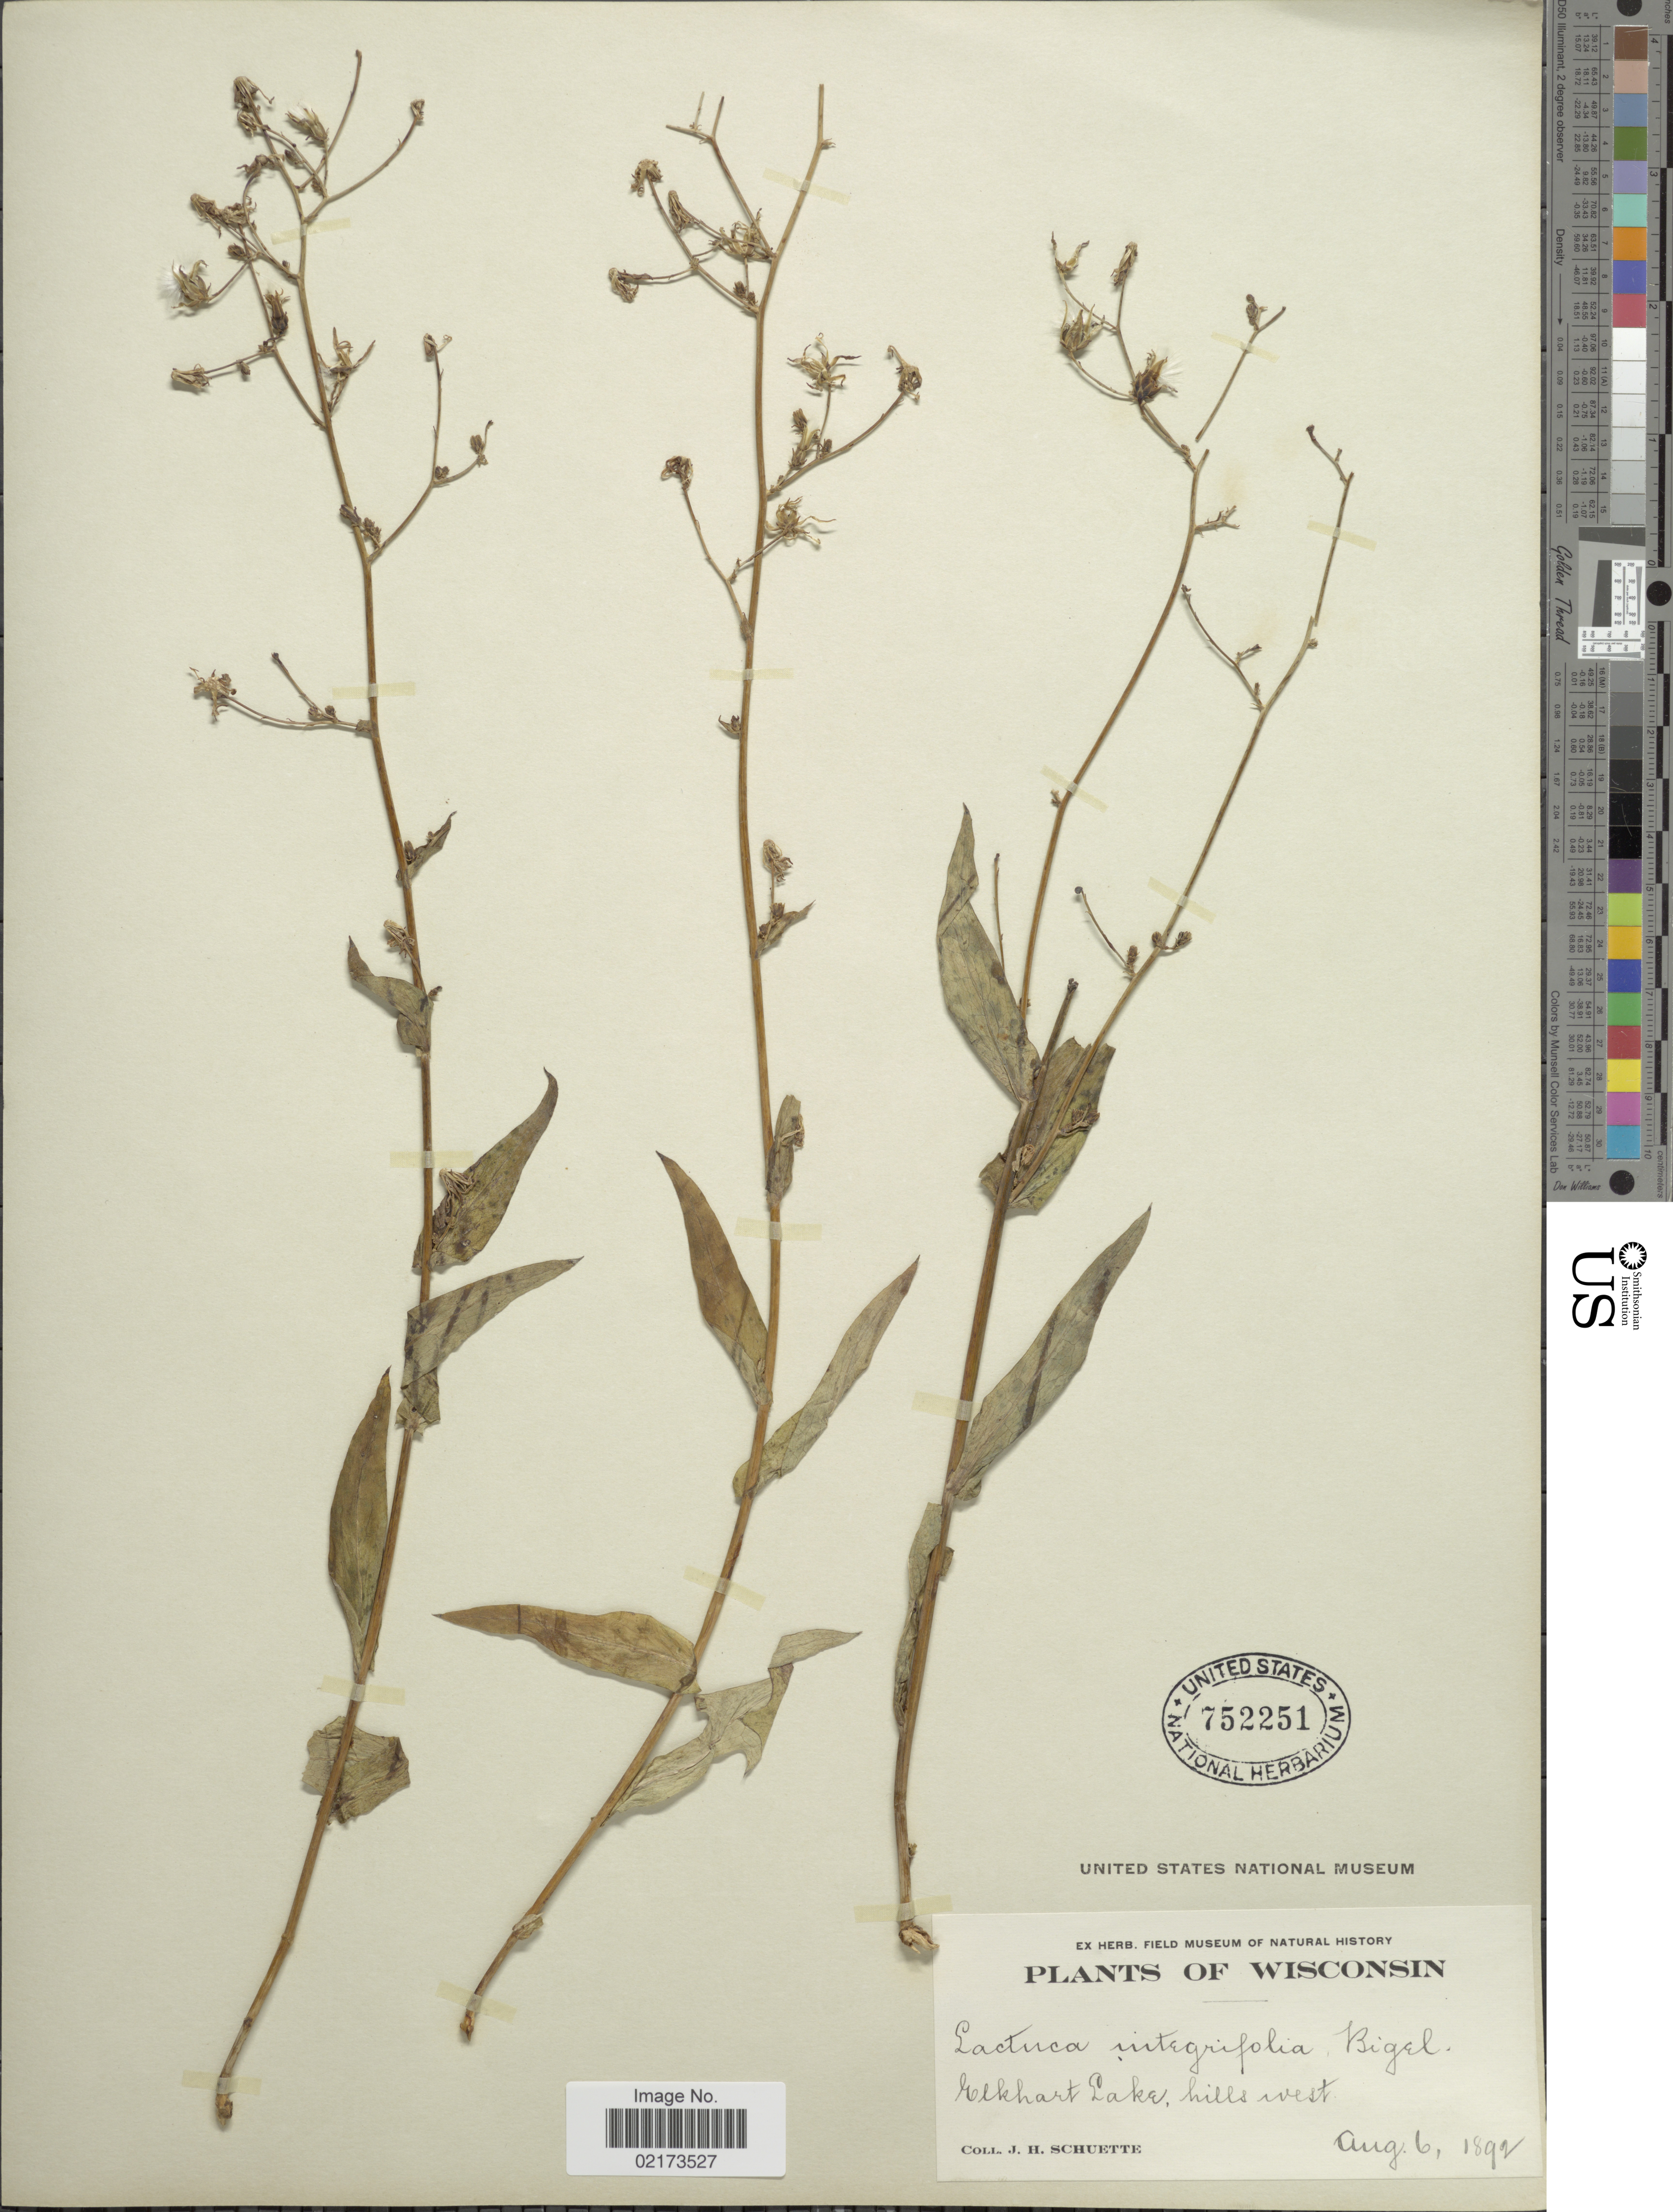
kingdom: Plantae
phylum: Tracheophyta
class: Magnoliopsida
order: Asterales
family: Asteraceae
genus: Lactuca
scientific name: Lactuca canadensis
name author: L.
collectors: J. H. Schuette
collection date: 1892-08-06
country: United States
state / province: Wisconsin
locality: Elkhart Lake, hills west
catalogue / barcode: US 752251